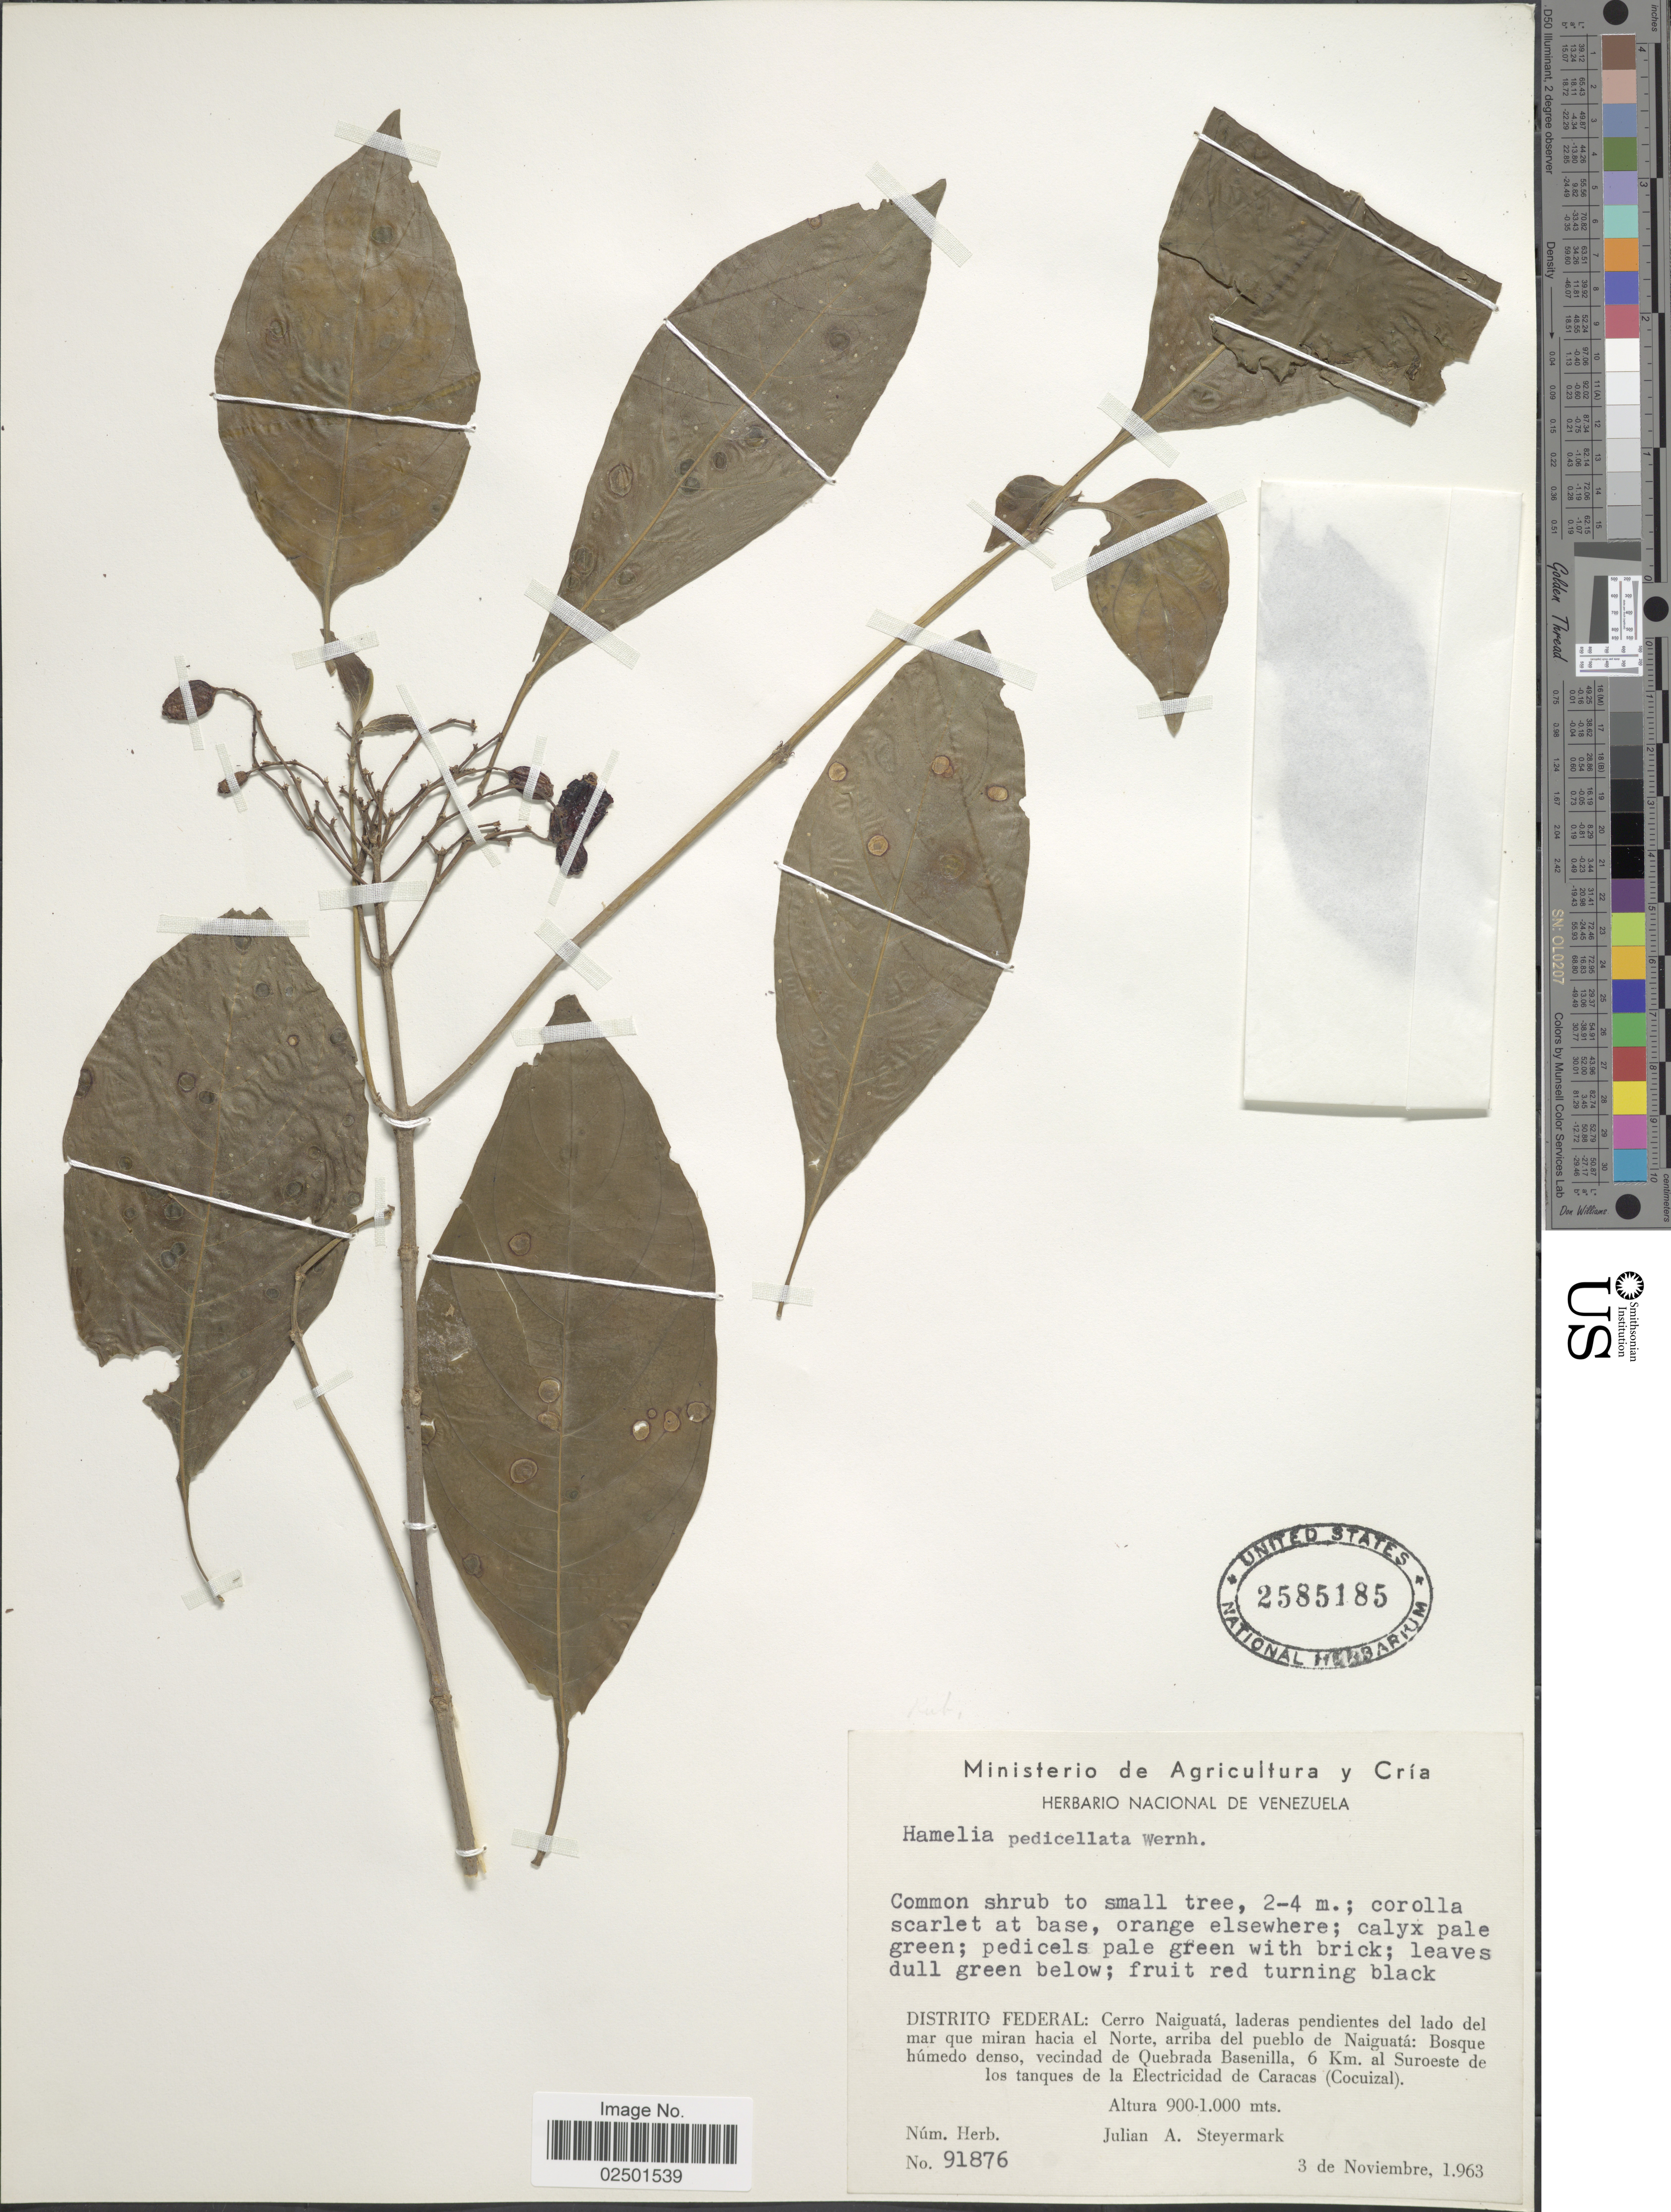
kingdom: Plantae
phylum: Tracheophyta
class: Magnoliopsida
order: Gentianales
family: Rubiaceae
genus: Hamelia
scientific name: Hamelia patens var. glabra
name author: Oerst.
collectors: J. Steyermark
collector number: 91876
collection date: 1963-11-03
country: Venezuela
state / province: Distrito Federal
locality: Cerro Naiguata, laderas pendientes del lado del mar que miran hacia el Norte, arriba del pueblo de Naiguata: Bosque humedo denso, vecindad de Quebrada Basenilla, 6 Km. al Suroeste de los tanques de la Electricidad de Caracas ( Cocuizal).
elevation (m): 900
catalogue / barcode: US 2585185